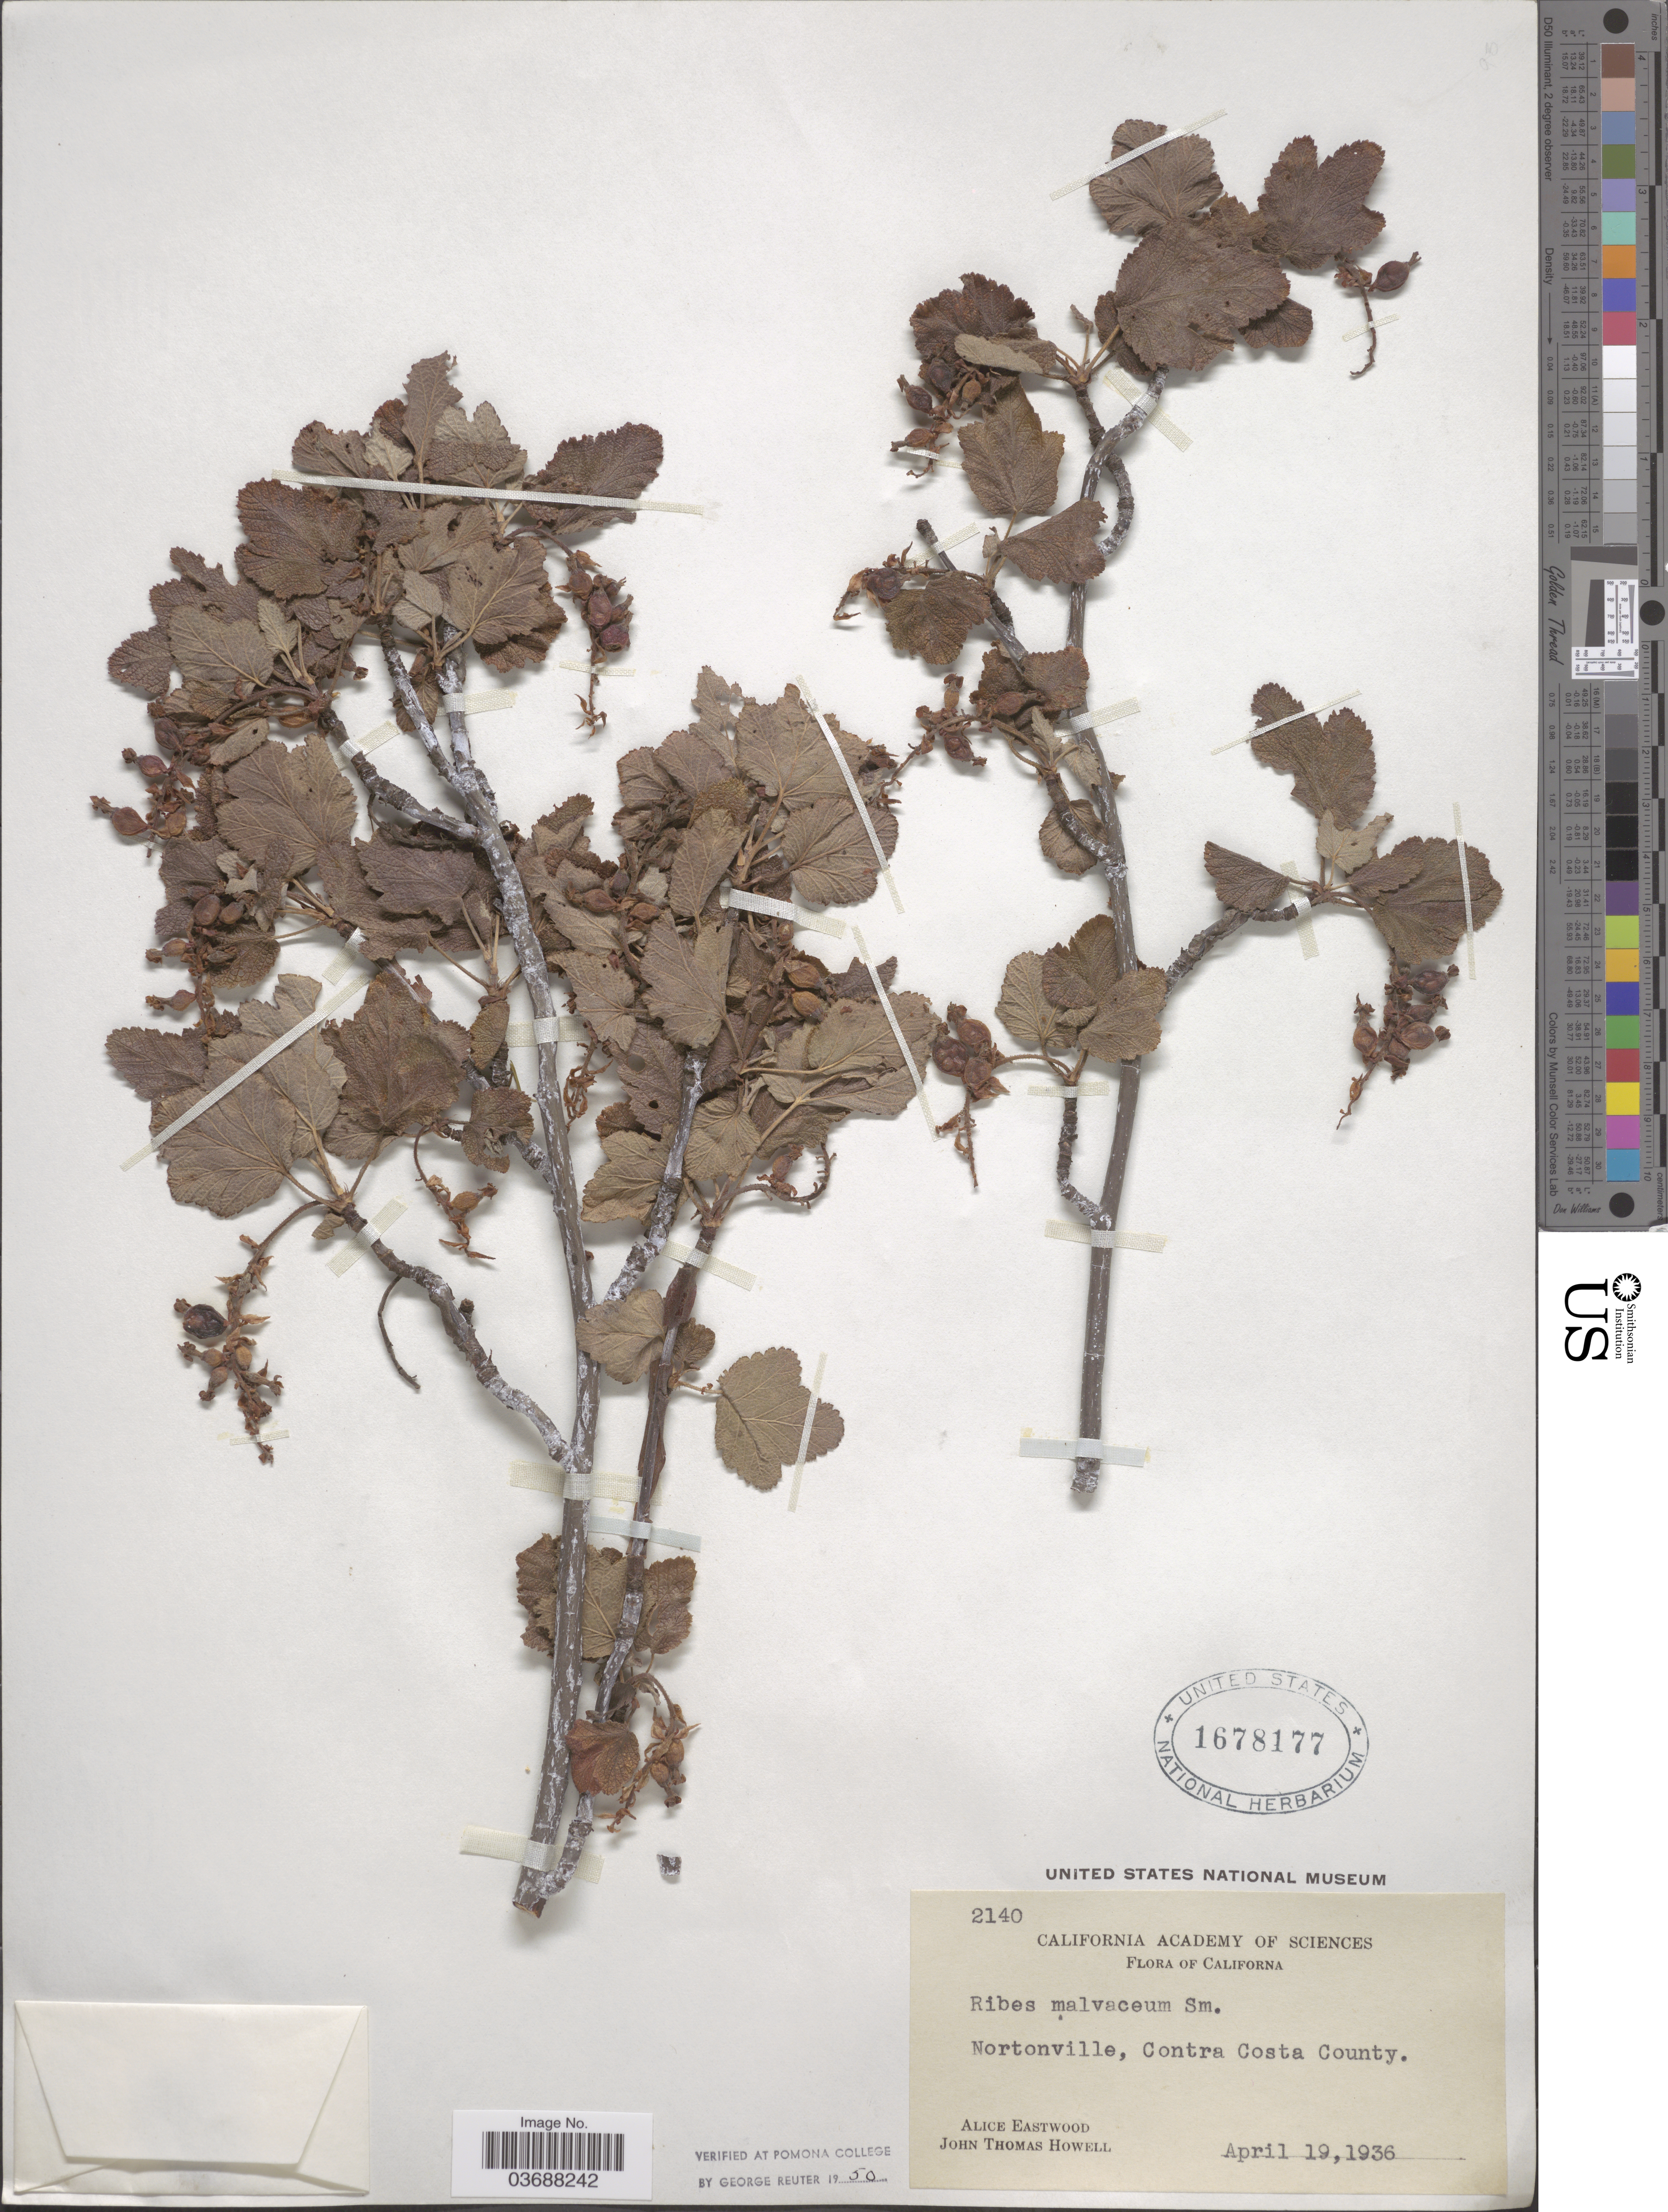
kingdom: Plantae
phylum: Tracheophyta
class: Magnoliopsida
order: Saxifragales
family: Grossulariaceae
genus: Ribes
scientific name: Ribes malvaceum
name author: Sm.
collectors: A. Eastwood & J. T. Howell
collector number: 2140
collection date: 1936-04-19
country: United States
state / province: California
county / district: Contra Costa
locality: Nortonville, Contra Costa County.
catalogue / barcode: US 1678177